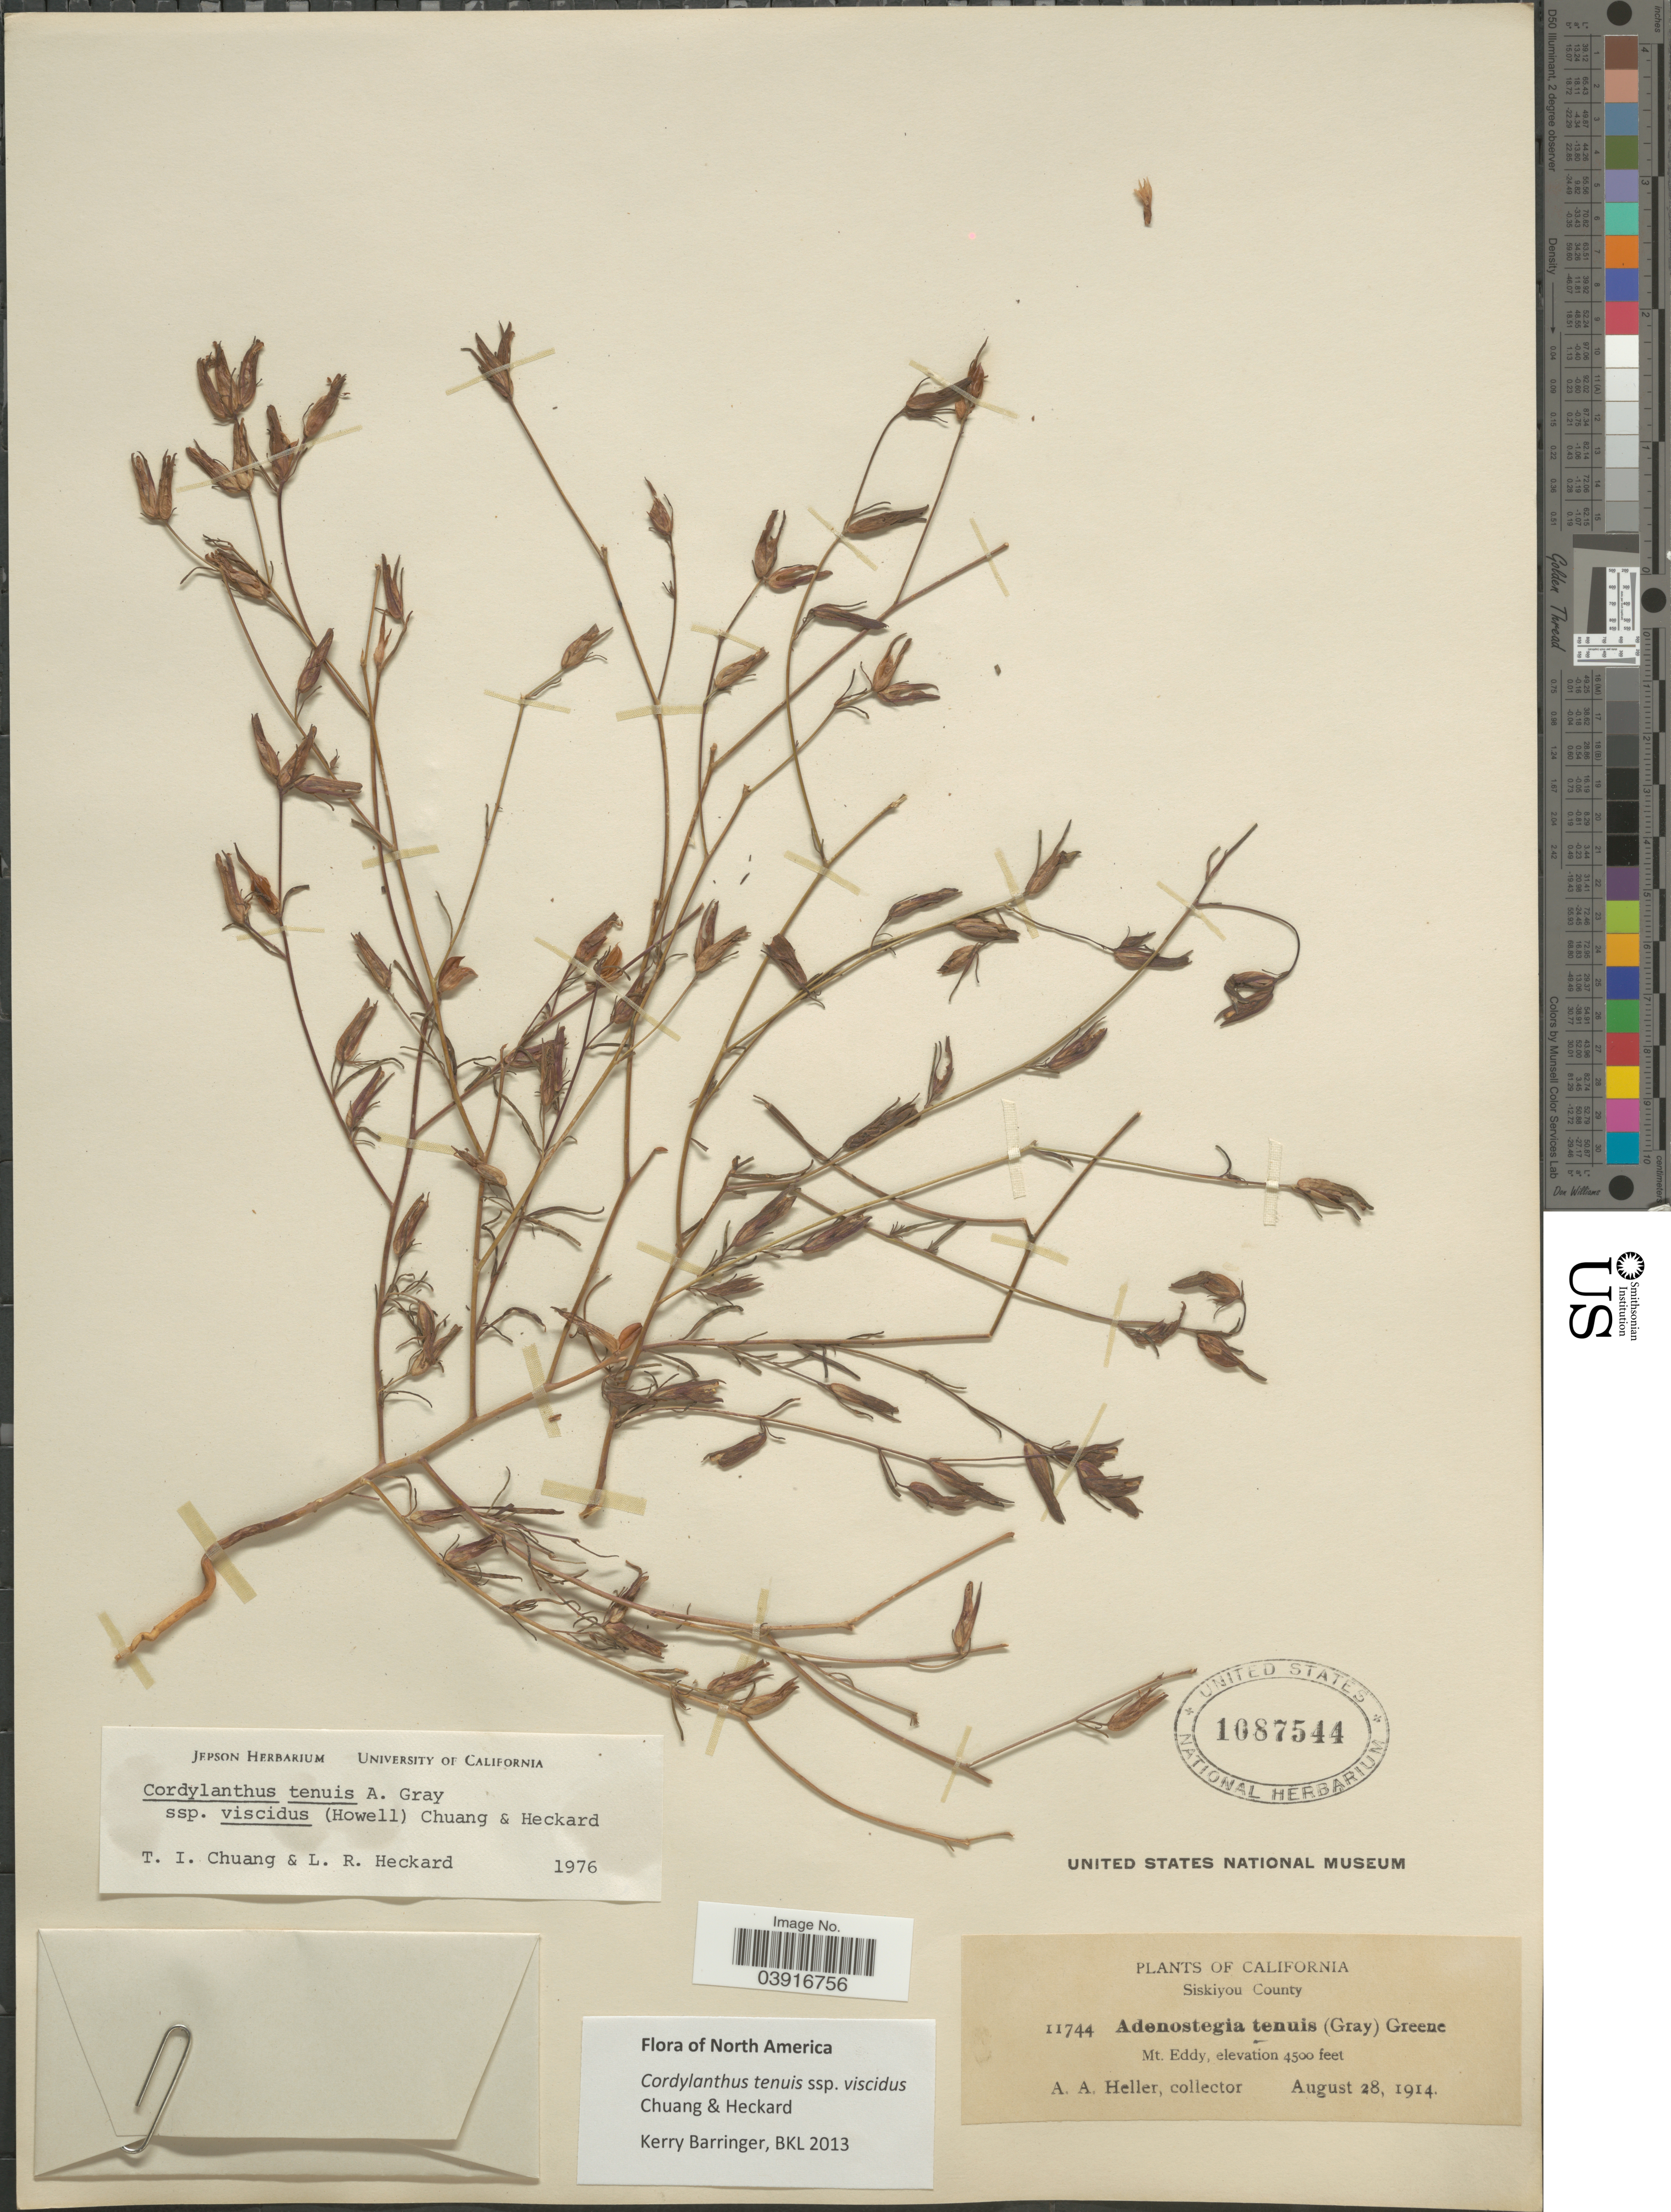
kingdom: Plantae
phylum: Tracheophyta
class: Magnoliopsida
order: Lamiales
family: Orobanchaceae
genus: Cordylanthus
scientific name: Cordylanthus tenuis subsp. viscidus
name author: (Howell) T.I. Chuang & Heckard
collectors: A. A. Heller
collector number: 11744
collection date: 1914-08-28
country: United States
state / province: California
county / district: Siskiyou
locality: Siskiyou County. Mt. Eddy.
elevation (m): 1372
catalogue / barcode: US 1087544